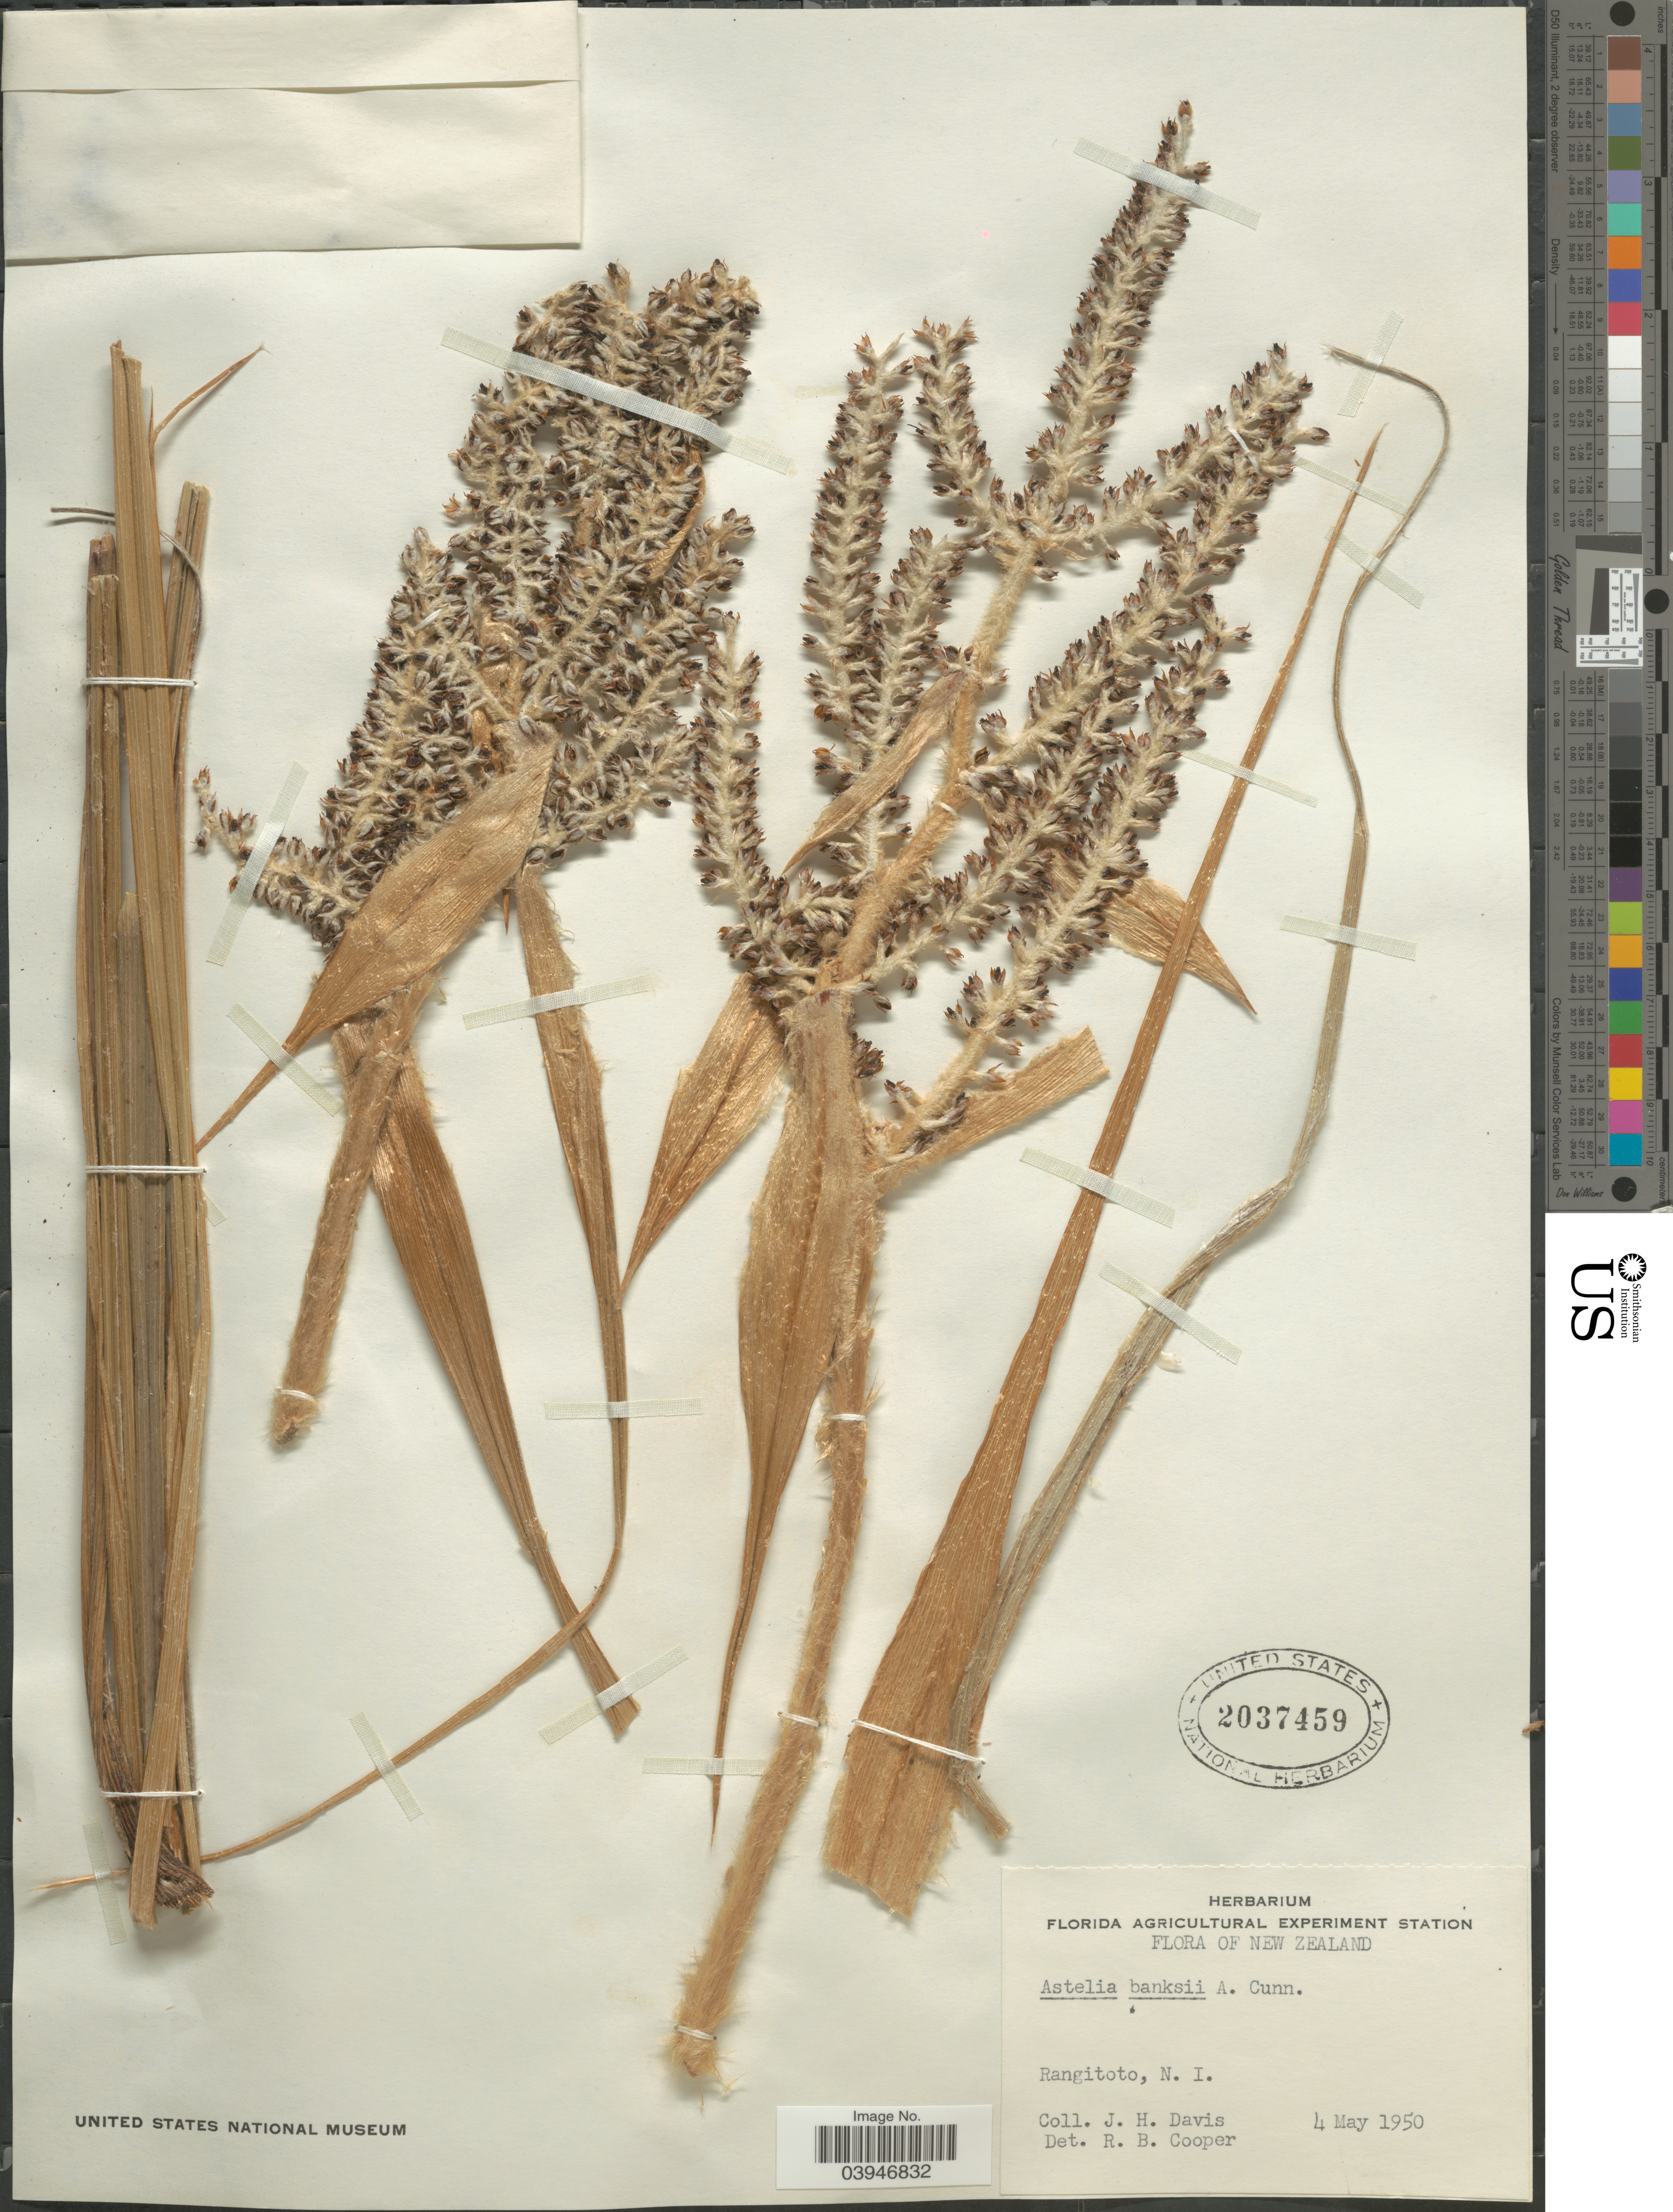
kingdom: Plantae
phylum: Tracheophyta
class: Liliopsida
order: Asparagales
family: Asteliaceae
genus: Astelia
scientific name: Astelia banksii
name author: A. Cunn.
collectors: J. Davis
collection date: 1950-05-04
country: New Zealand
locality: Rangitoto, N. I.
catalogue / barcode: US 2037459